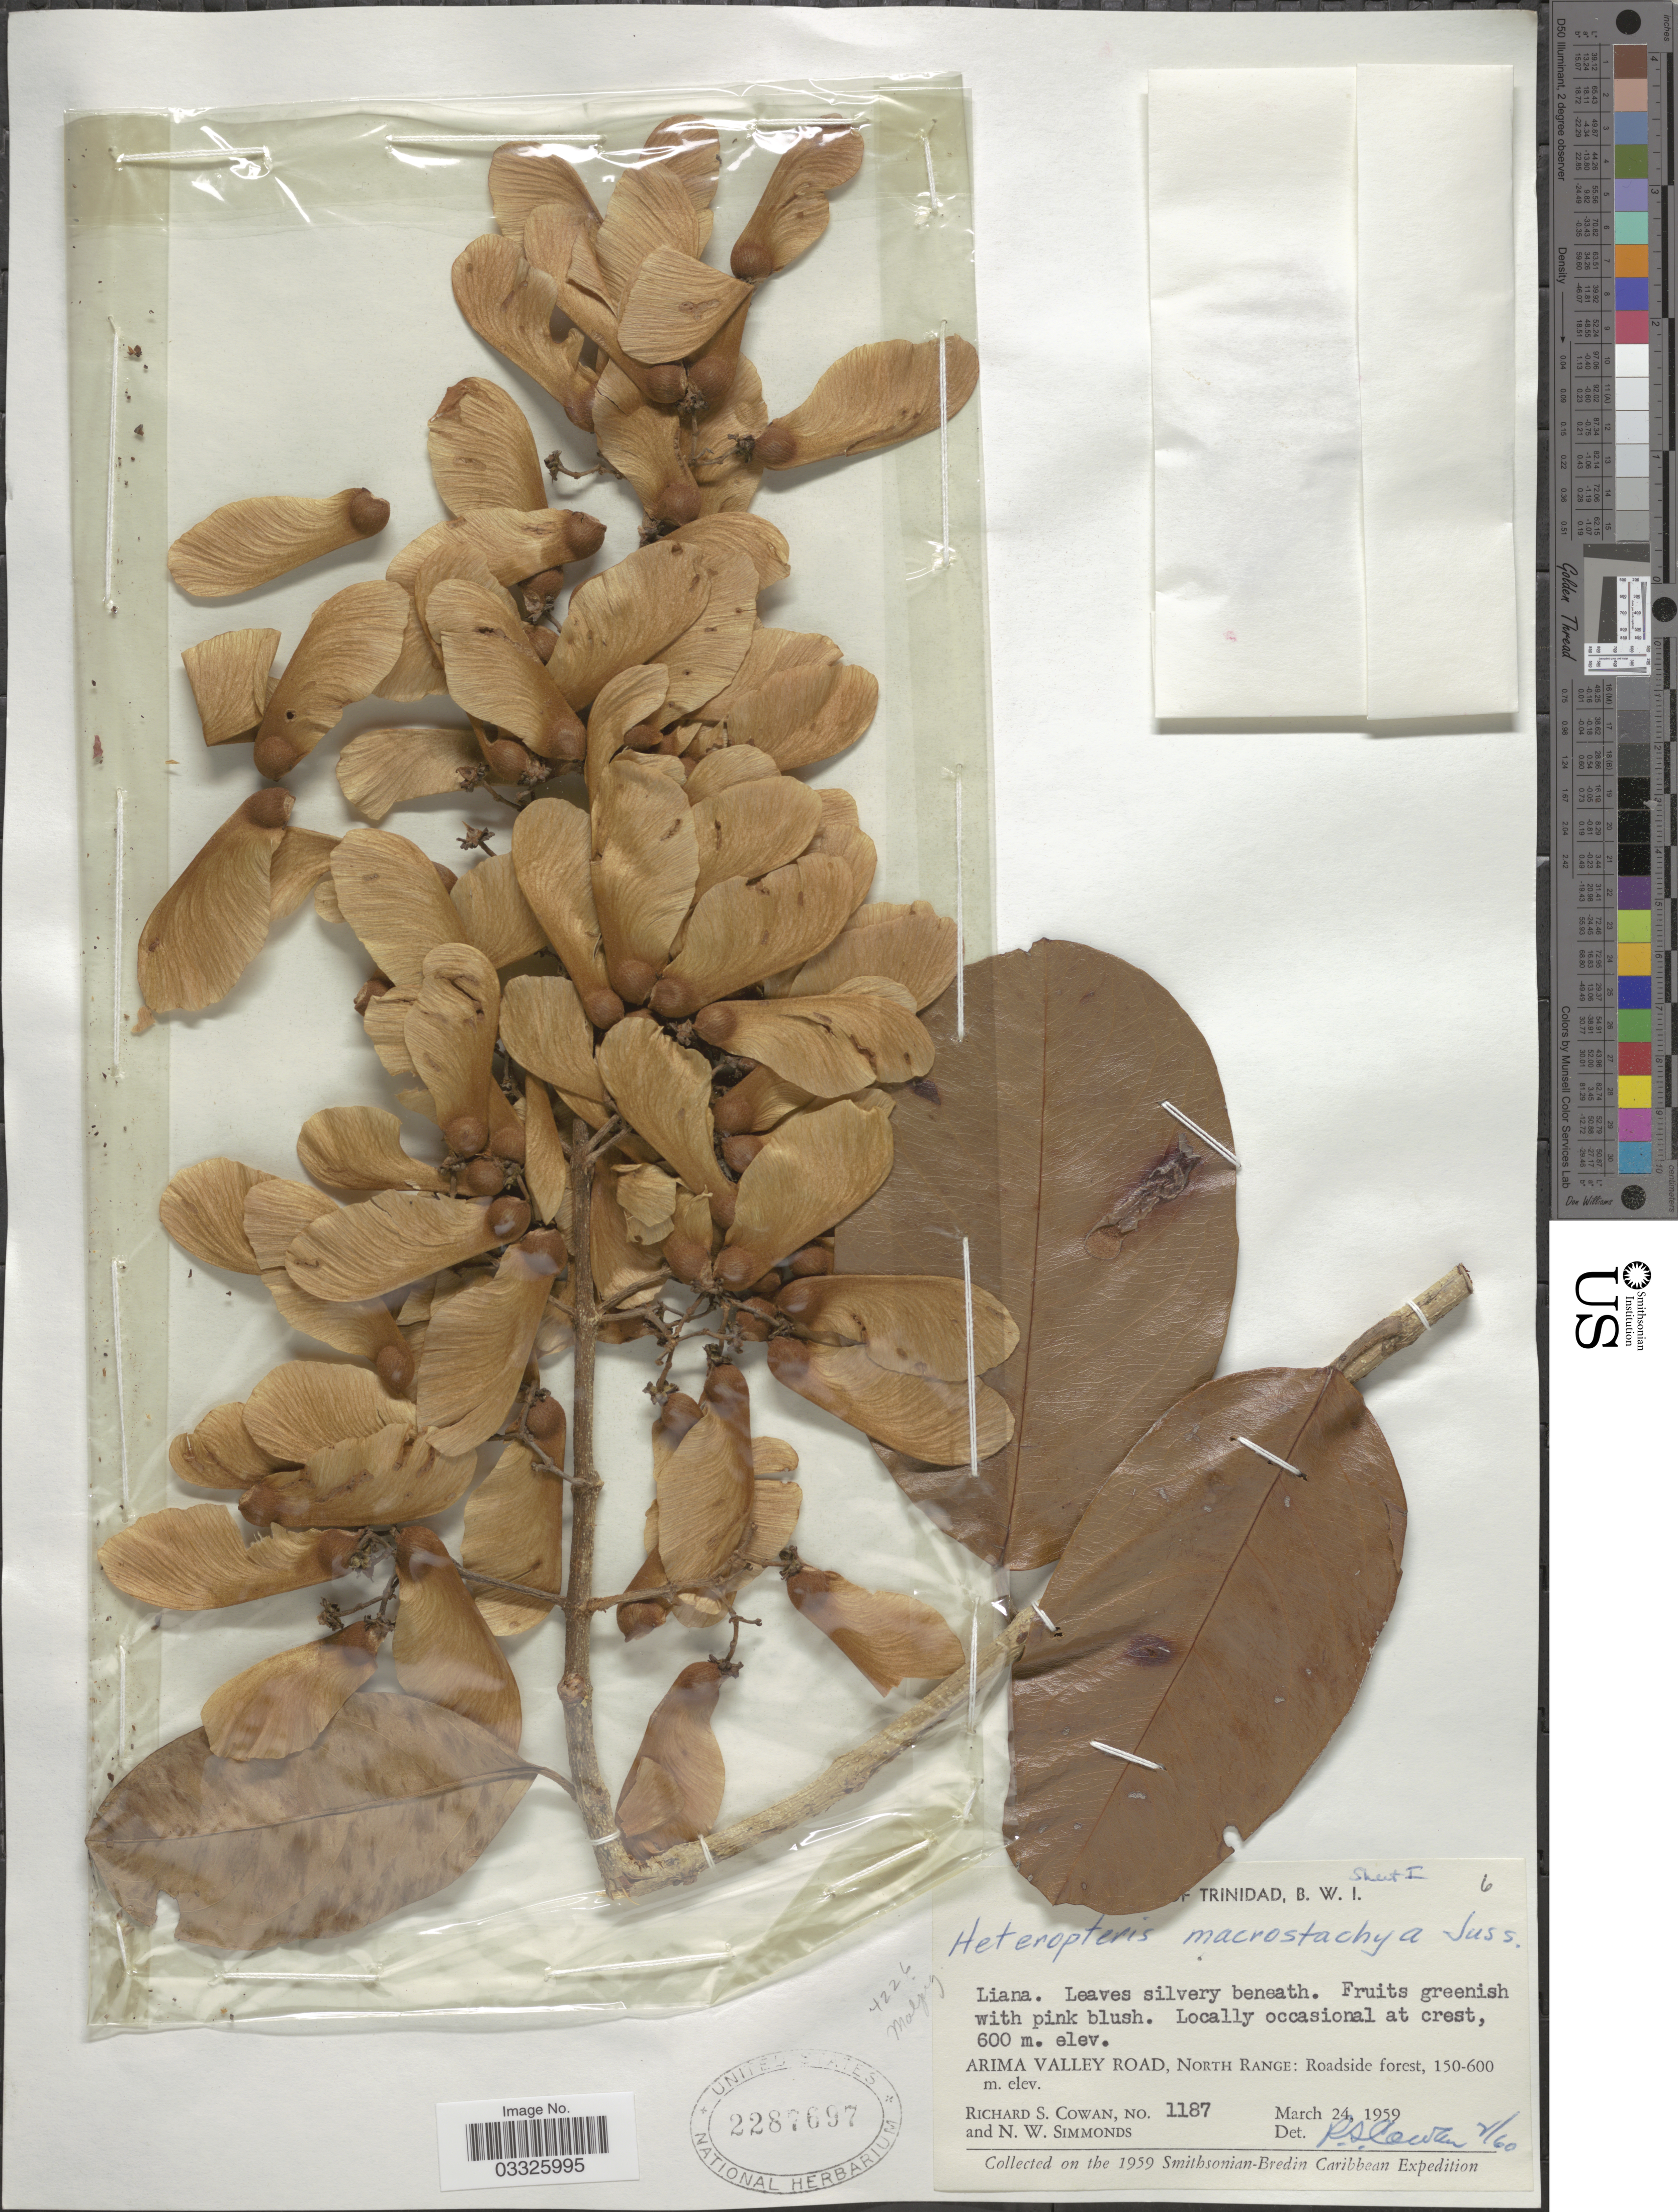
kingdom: Plantae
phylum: Tracheophyta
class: Magnoliopsida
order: Malpighiales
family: Malpighiaceae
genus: Heteropterys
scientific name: Heteropterys macrostachya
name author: A. Juss.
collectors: R. S. Cowan & N. W. Simmonds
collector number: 1187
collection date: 1959-03-24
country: Trinidad and Tobago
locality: Trinidad, B. W. I. Arima Valley Road, North Range: Roadside forest.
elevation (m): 600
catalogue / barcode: US 2287697